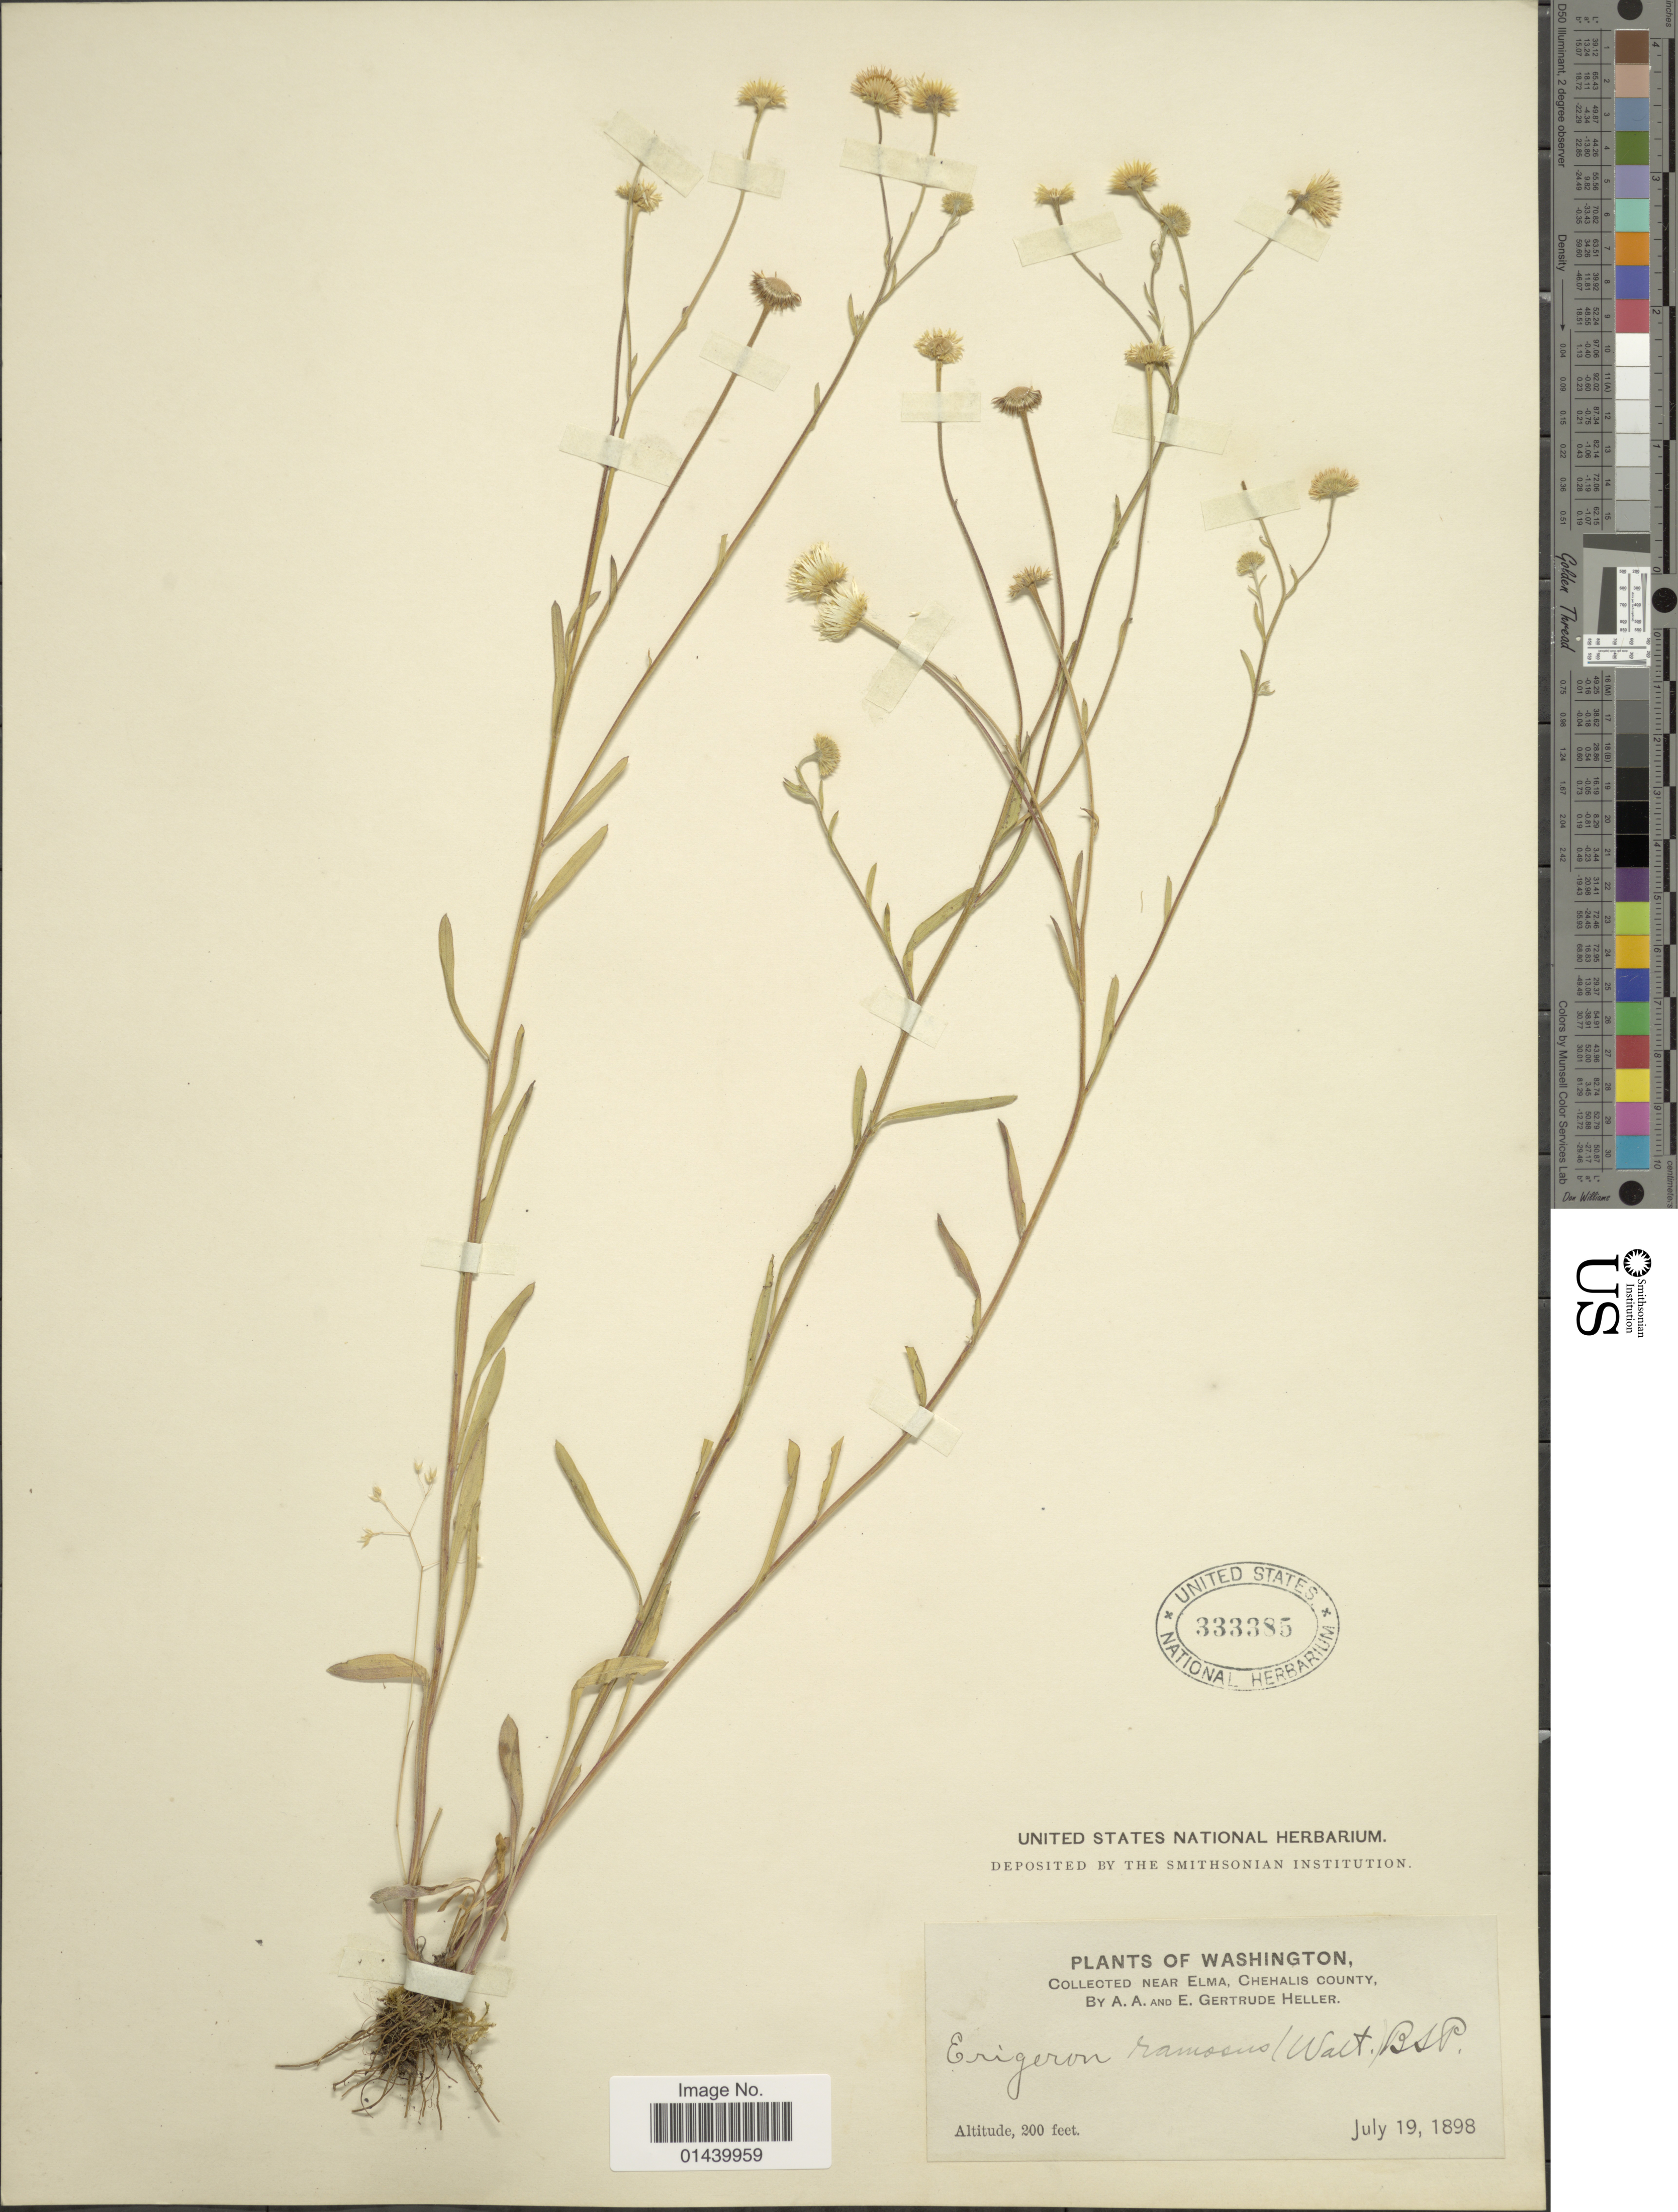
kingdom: Plantae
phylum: Tracheophyta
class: Magnoliopsida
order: Asterales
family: Asteraceae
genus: Erigeron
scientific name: Erigeron strigosus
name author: Muhl. ex Willd.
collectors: A. A. Heller & E. G. Heller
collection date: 1898-07-19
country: United States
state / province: Washington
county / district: Grays Harbor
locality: Near Elma,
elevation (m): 61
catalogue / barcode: US 333385